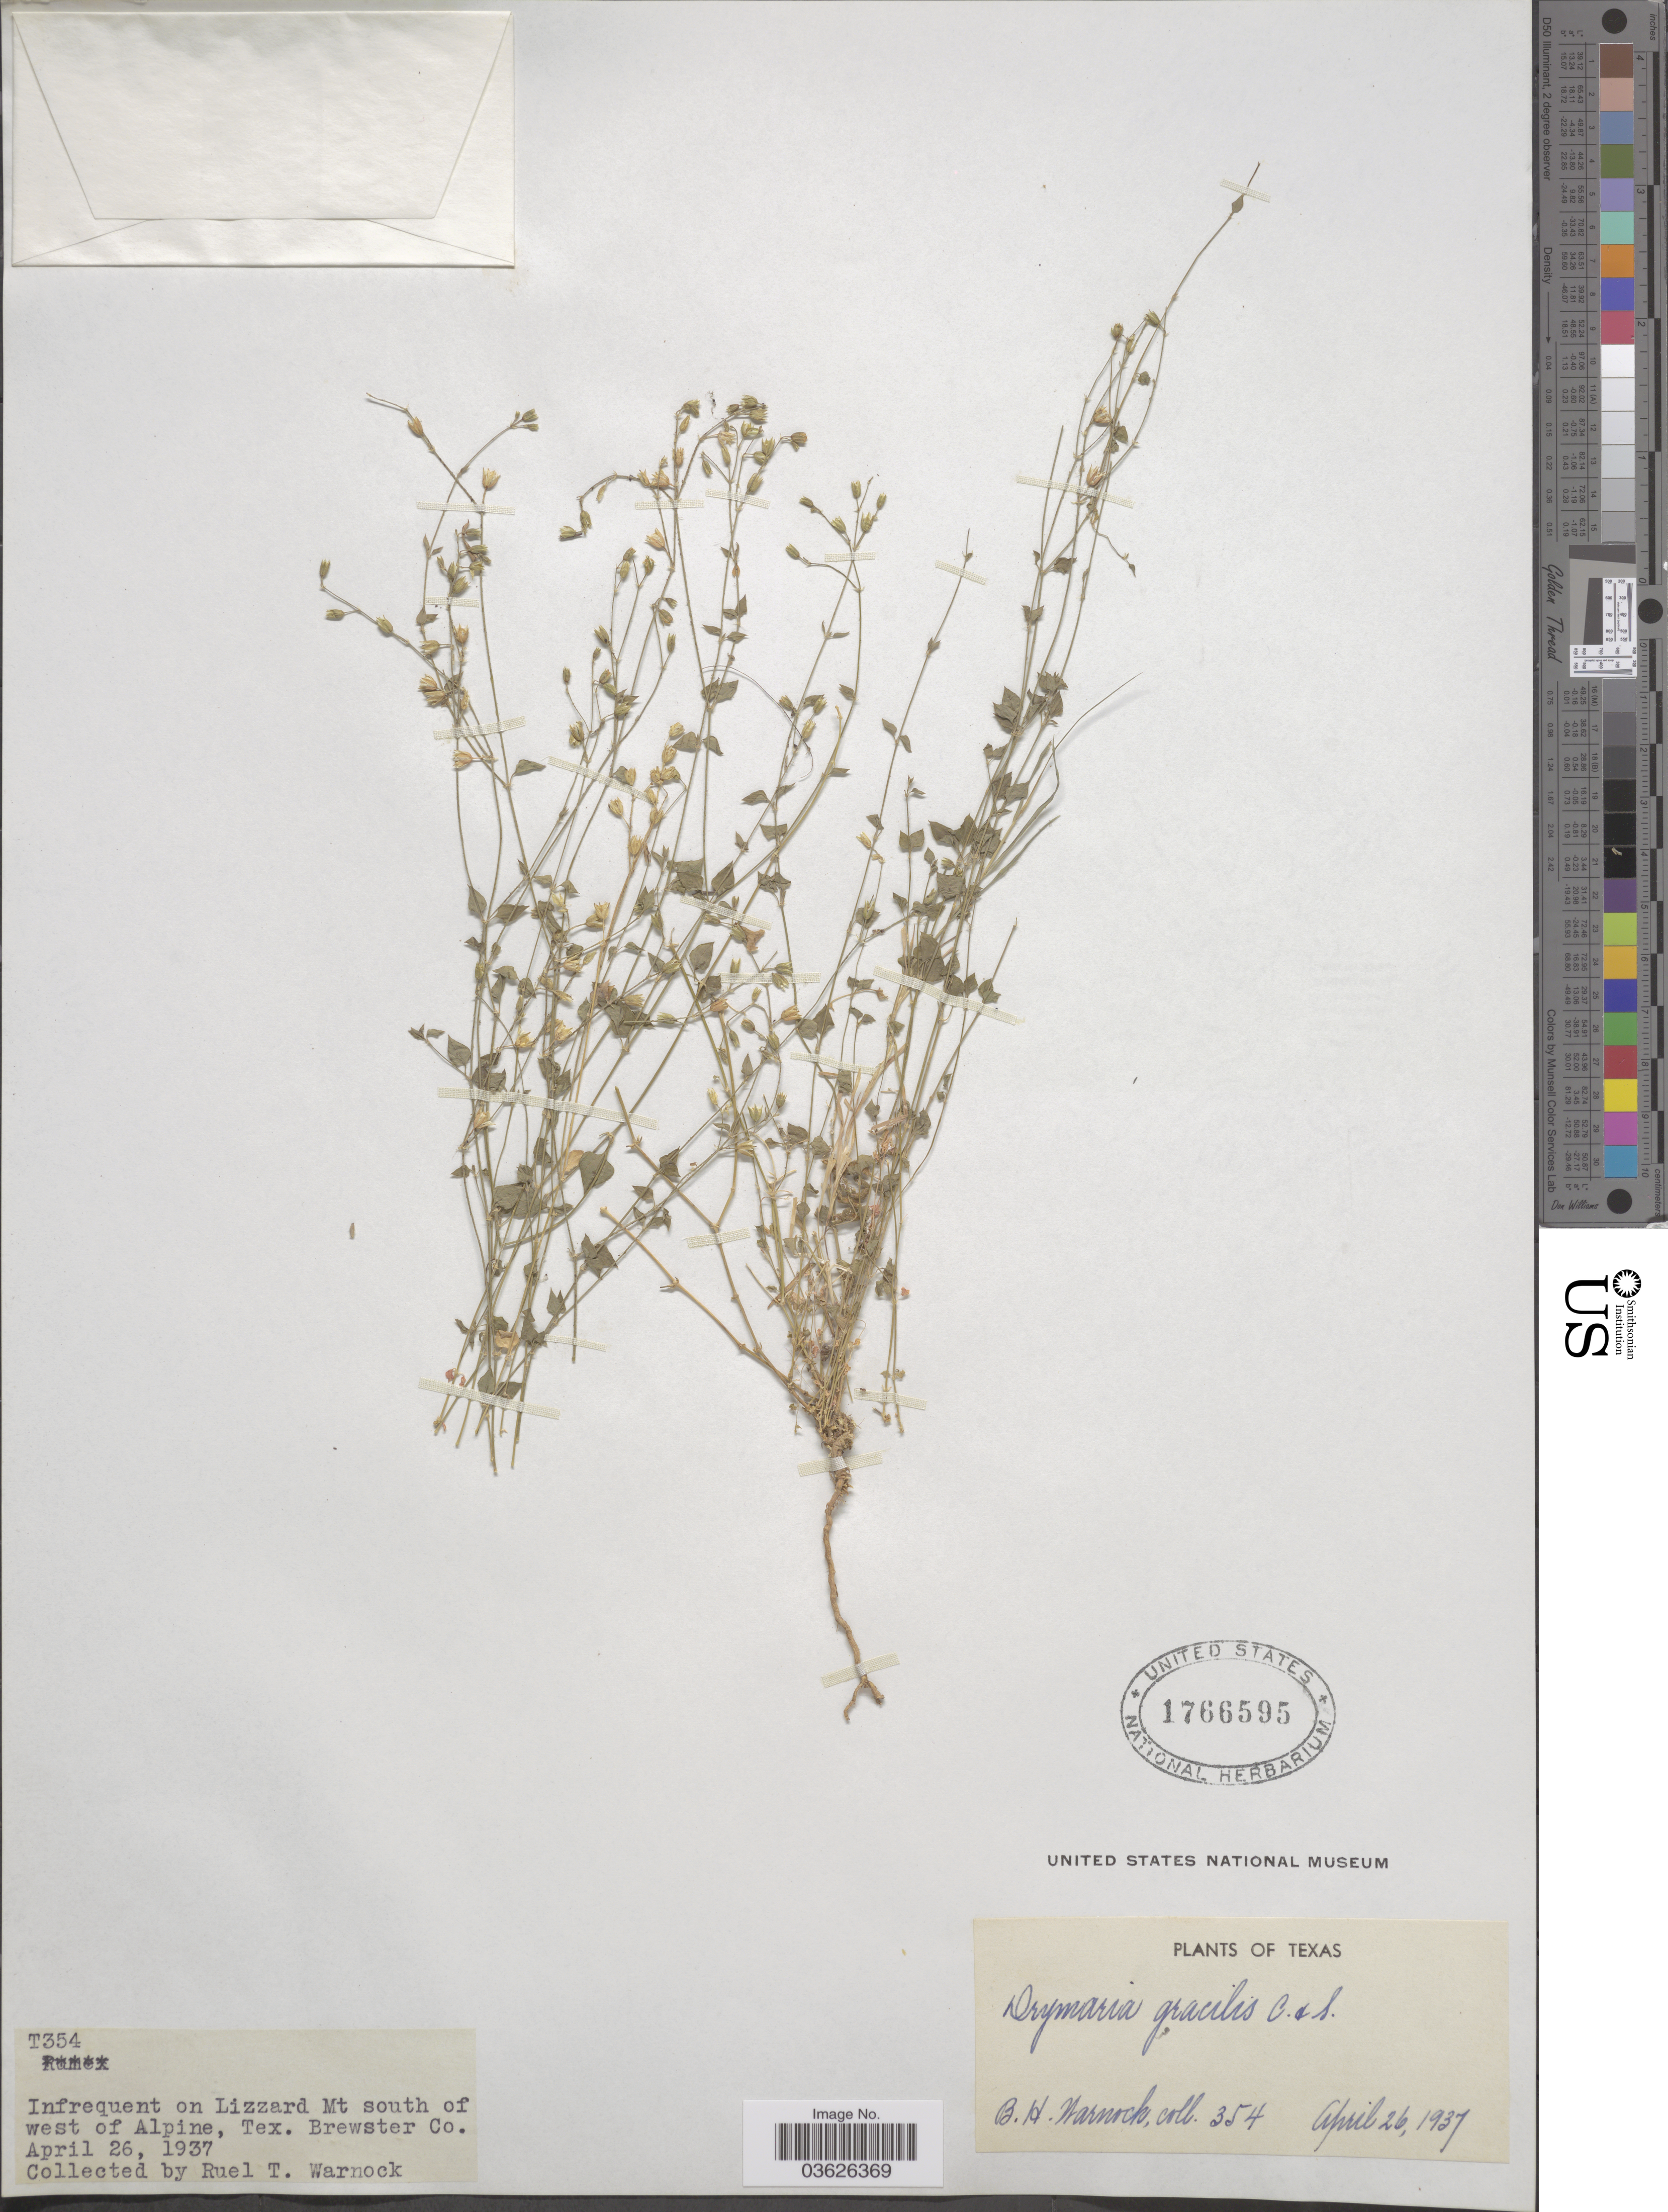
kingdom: Plantae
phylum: Tracheophyta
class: Magnoliopsida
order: Caryophyllales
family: Caryophyllaceae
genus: Drymaria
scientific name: Drymaria gracilis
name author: Cham. & Schltdl.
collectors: B. H. Warnock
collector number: T354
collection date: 1937-04-26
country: United States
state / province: Texas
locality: On Lizzard Mt south of west of Alpine, Brewster Co.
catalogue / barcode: US 1766595